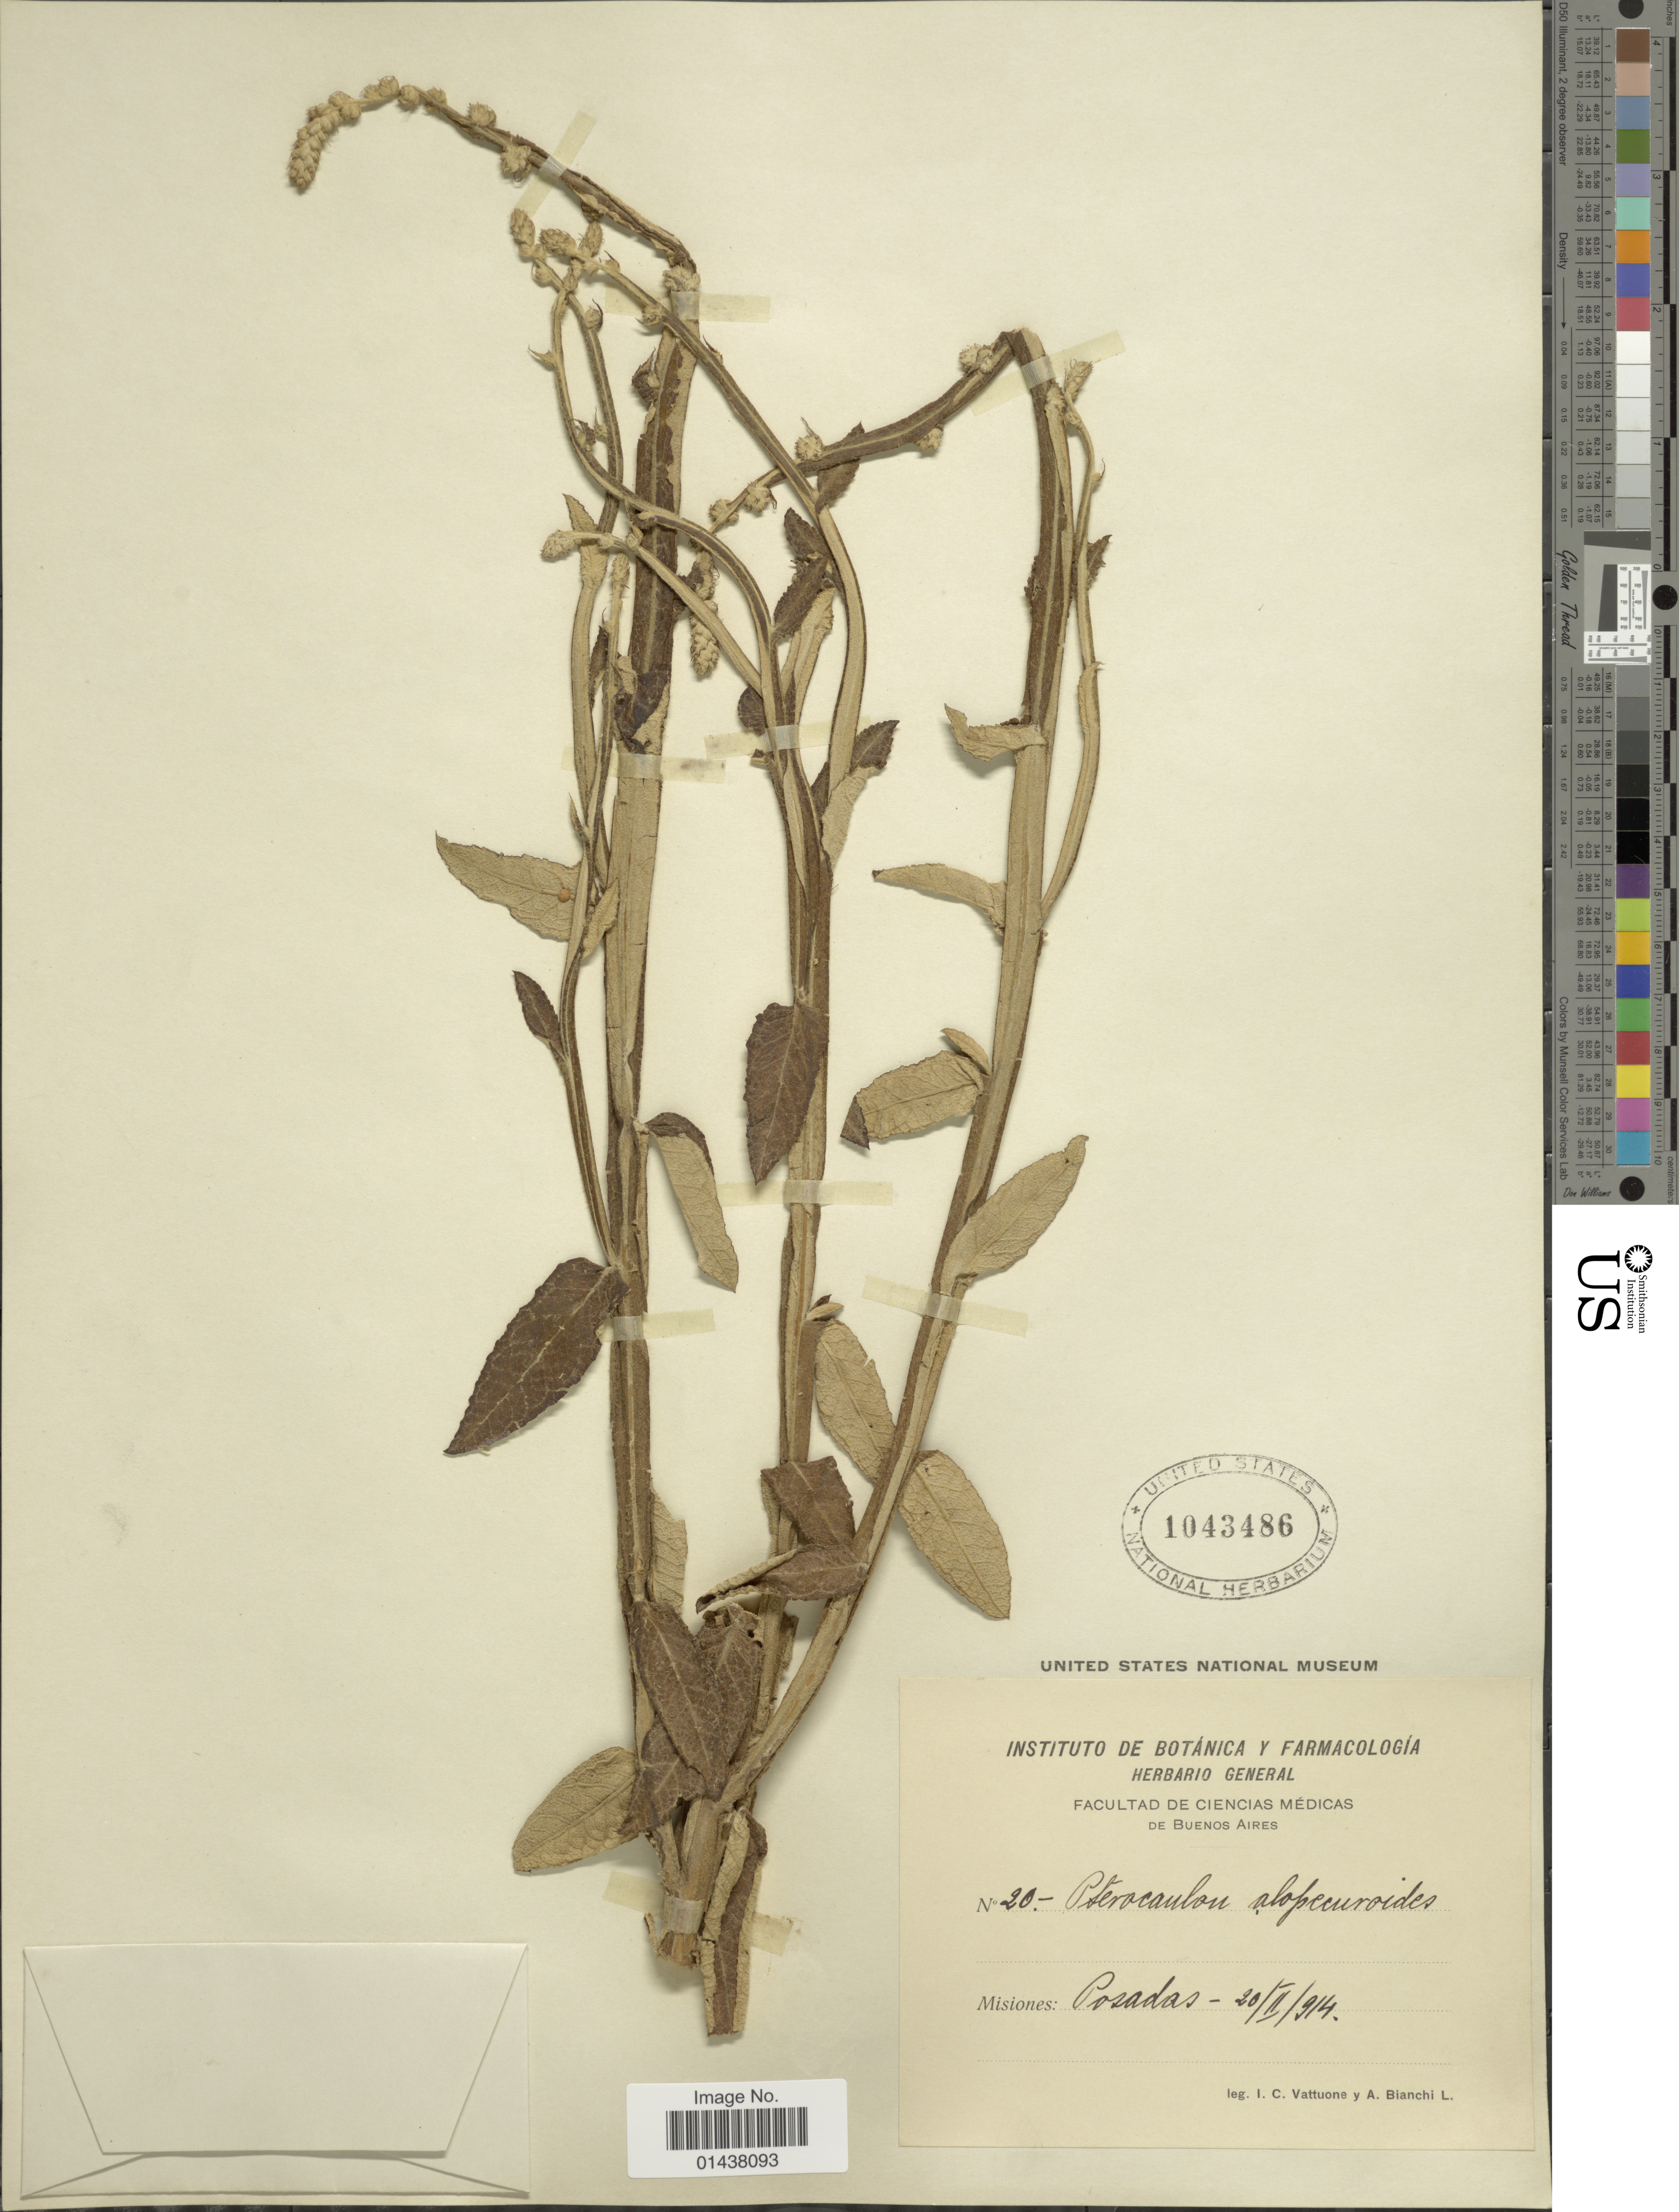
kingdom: Plantae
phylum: Tracheophyta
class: Magnoliopsida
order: Asterales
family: Asteraceae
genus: Pterocaulon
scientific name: Pterocaulon alopecuroides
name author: (Lam.) DC.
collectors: I. Vattuone & L. Bianchi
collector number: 20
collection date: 1914-02-20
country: Argentina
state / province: Misiones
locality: Posadas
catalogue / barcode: US 1043486